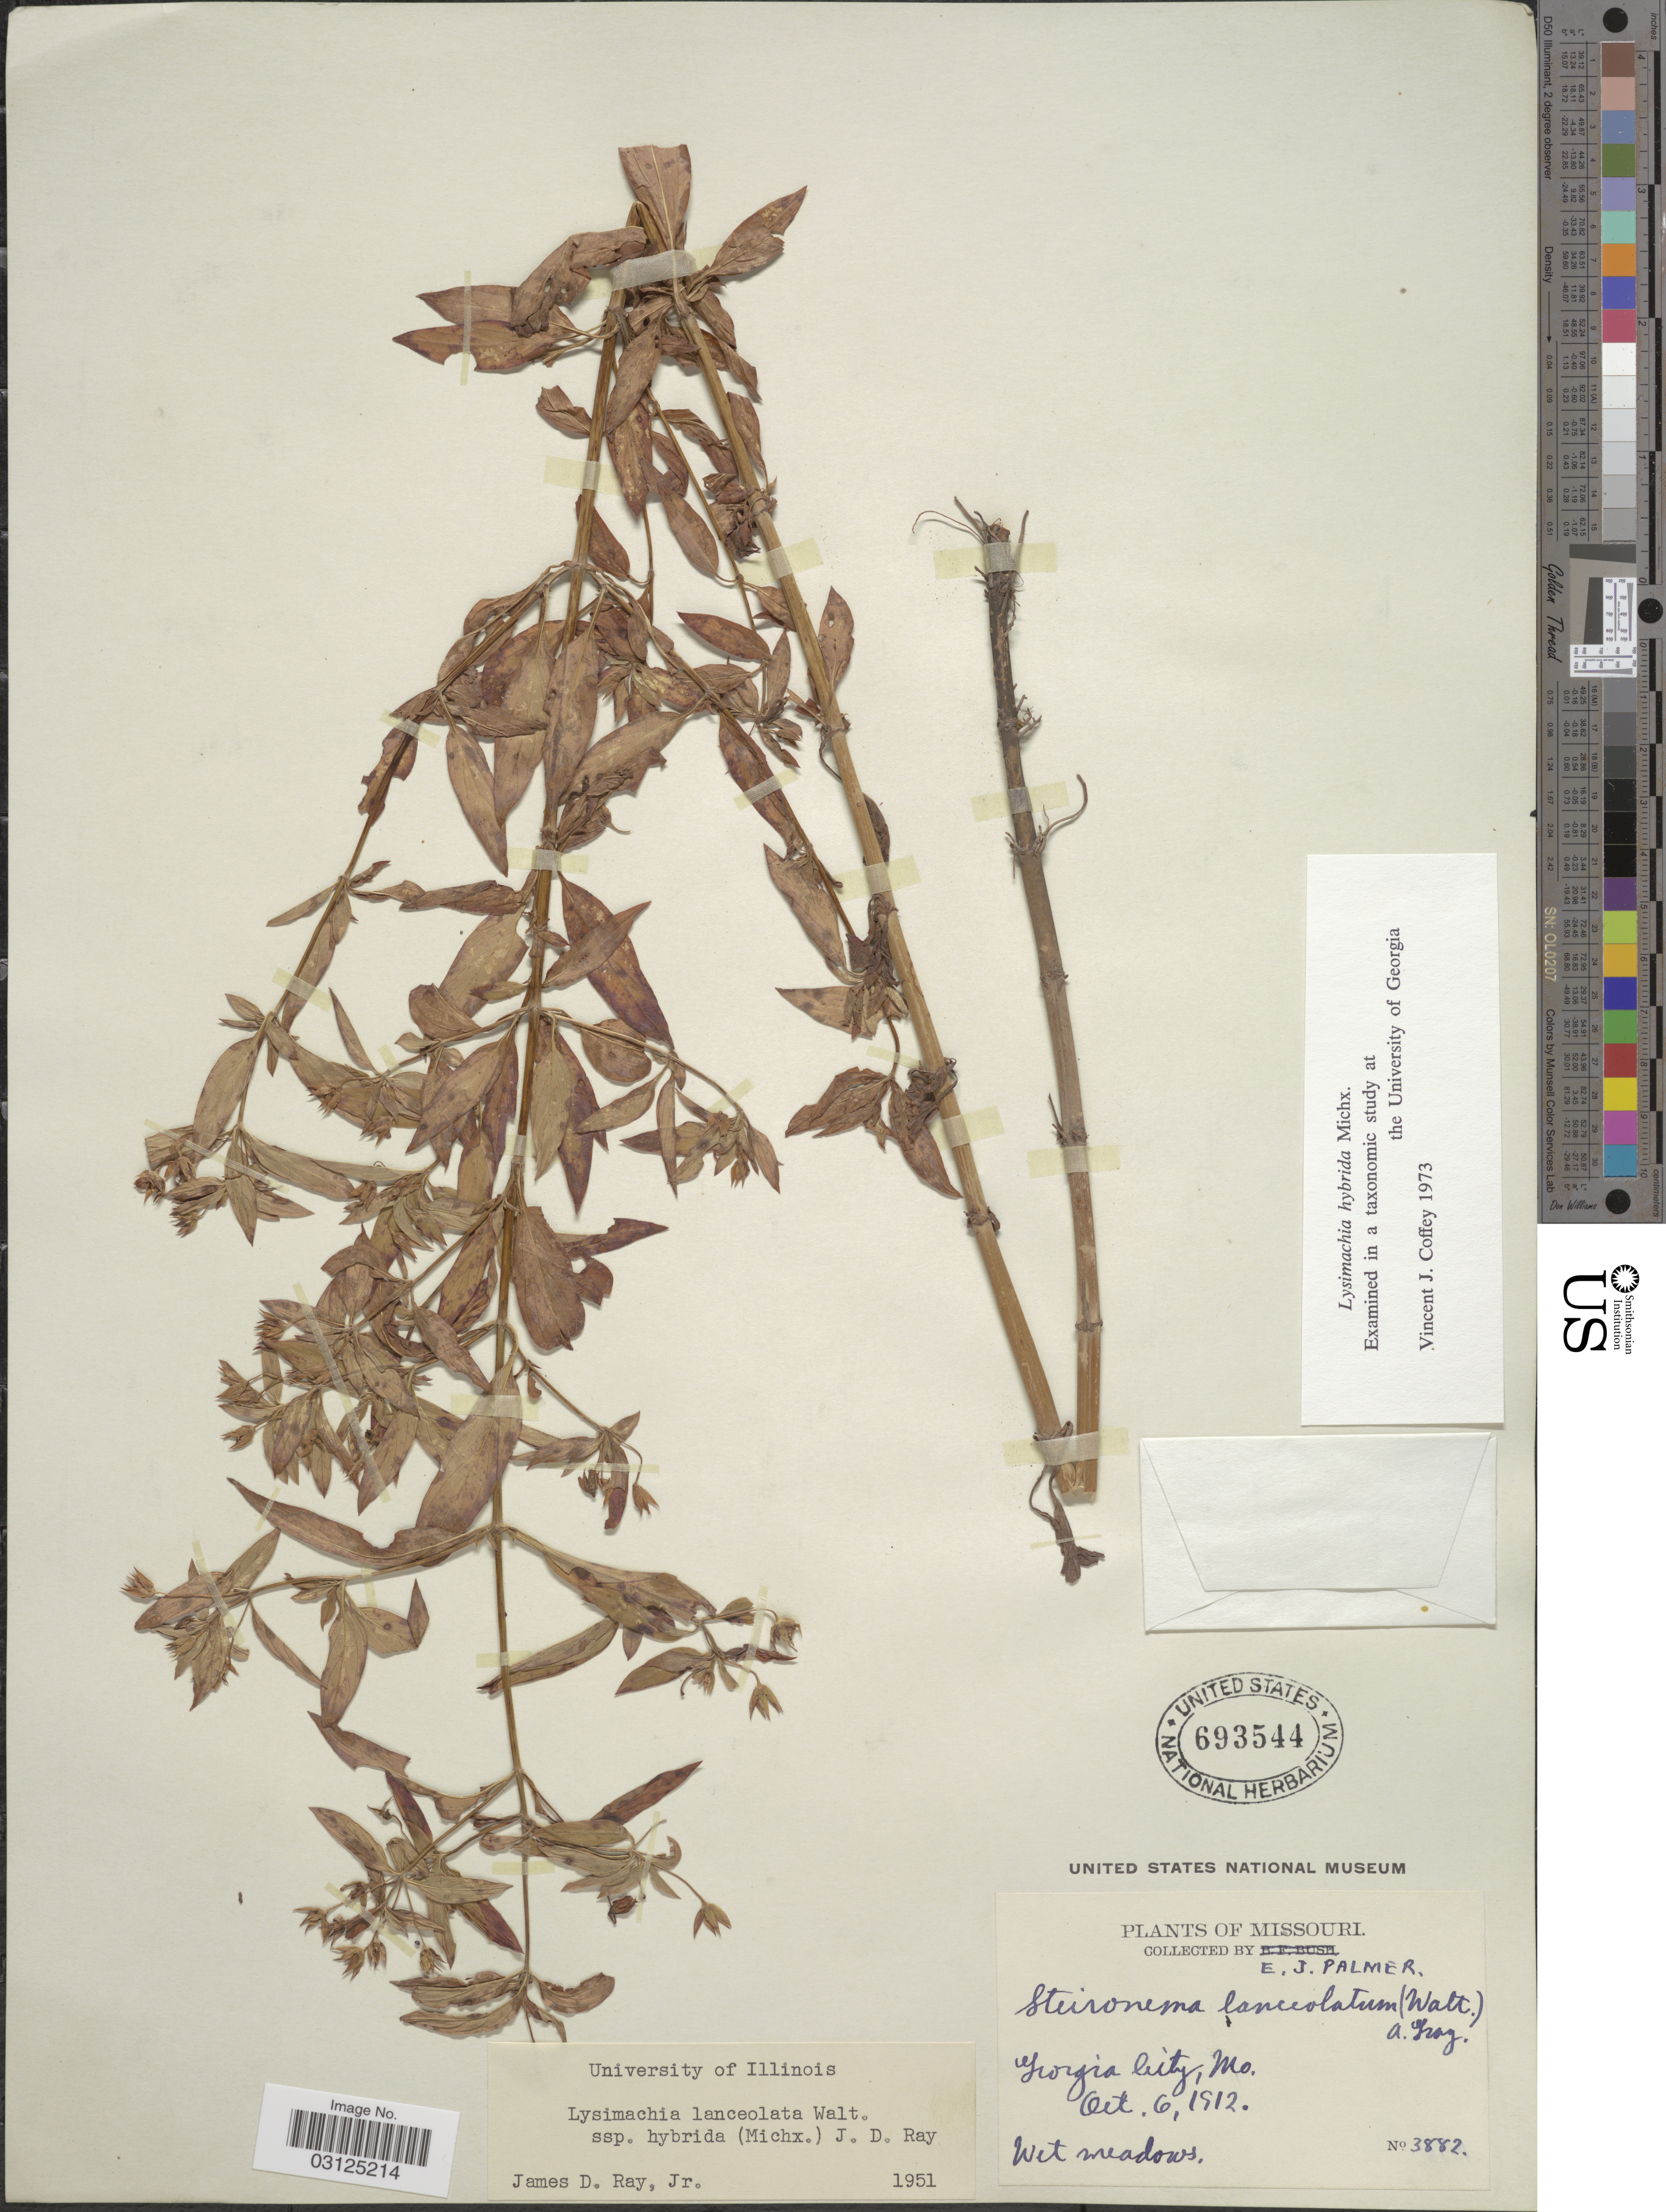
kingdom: Plantae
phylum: Tracheophyta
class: Magnoliopsida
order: Ericales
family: Primulaceae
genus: Lysimachia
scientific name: Lysimachia hybrida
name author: Michx.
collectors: E. J. Palmer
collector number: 3882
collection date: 1912-10-06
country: United States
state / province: Missouri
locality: Georgia City.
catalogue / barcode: US 693544